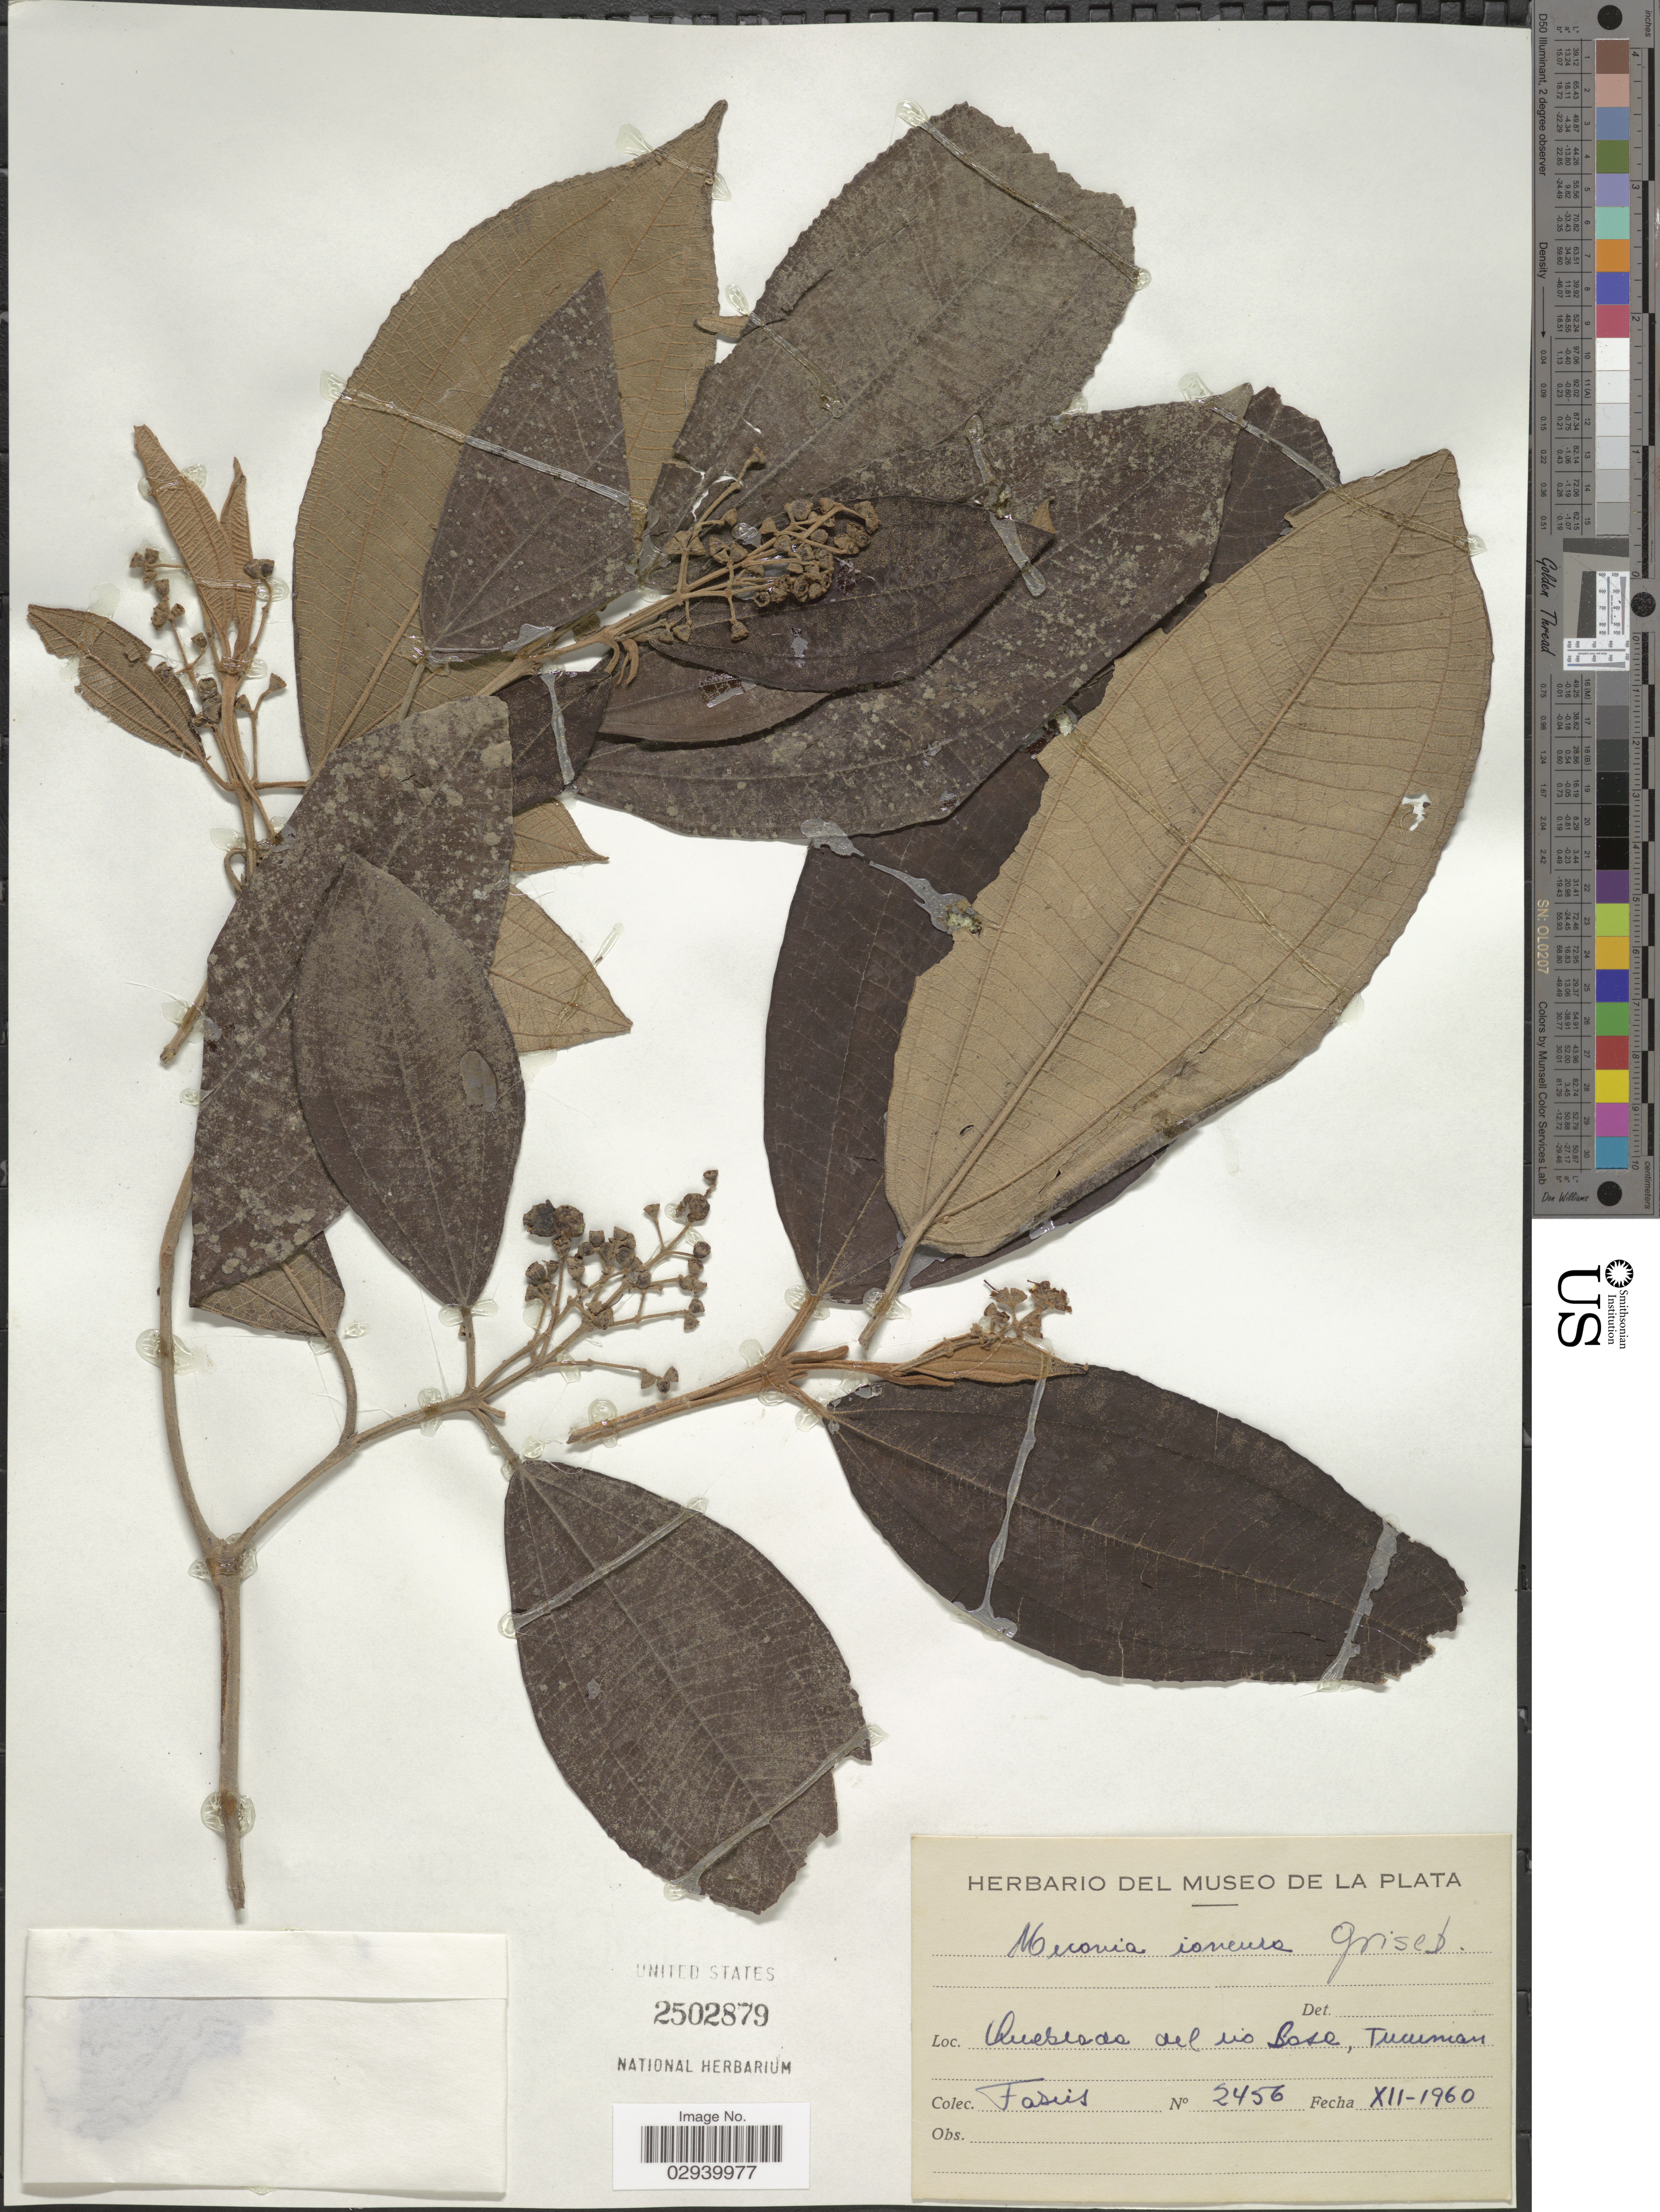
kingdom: Plantae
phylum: Tracheophyta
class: Magnoliopsida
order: Myrtales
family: Melastomataceae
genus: Miconia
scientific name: Miconia ioneura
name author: Griseb.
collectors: Fasus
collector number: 2456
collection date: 1960-12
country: Argentina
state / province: Tucuman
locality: Quebrada del rio Bose. [interpreted]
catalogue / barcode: US 2502879